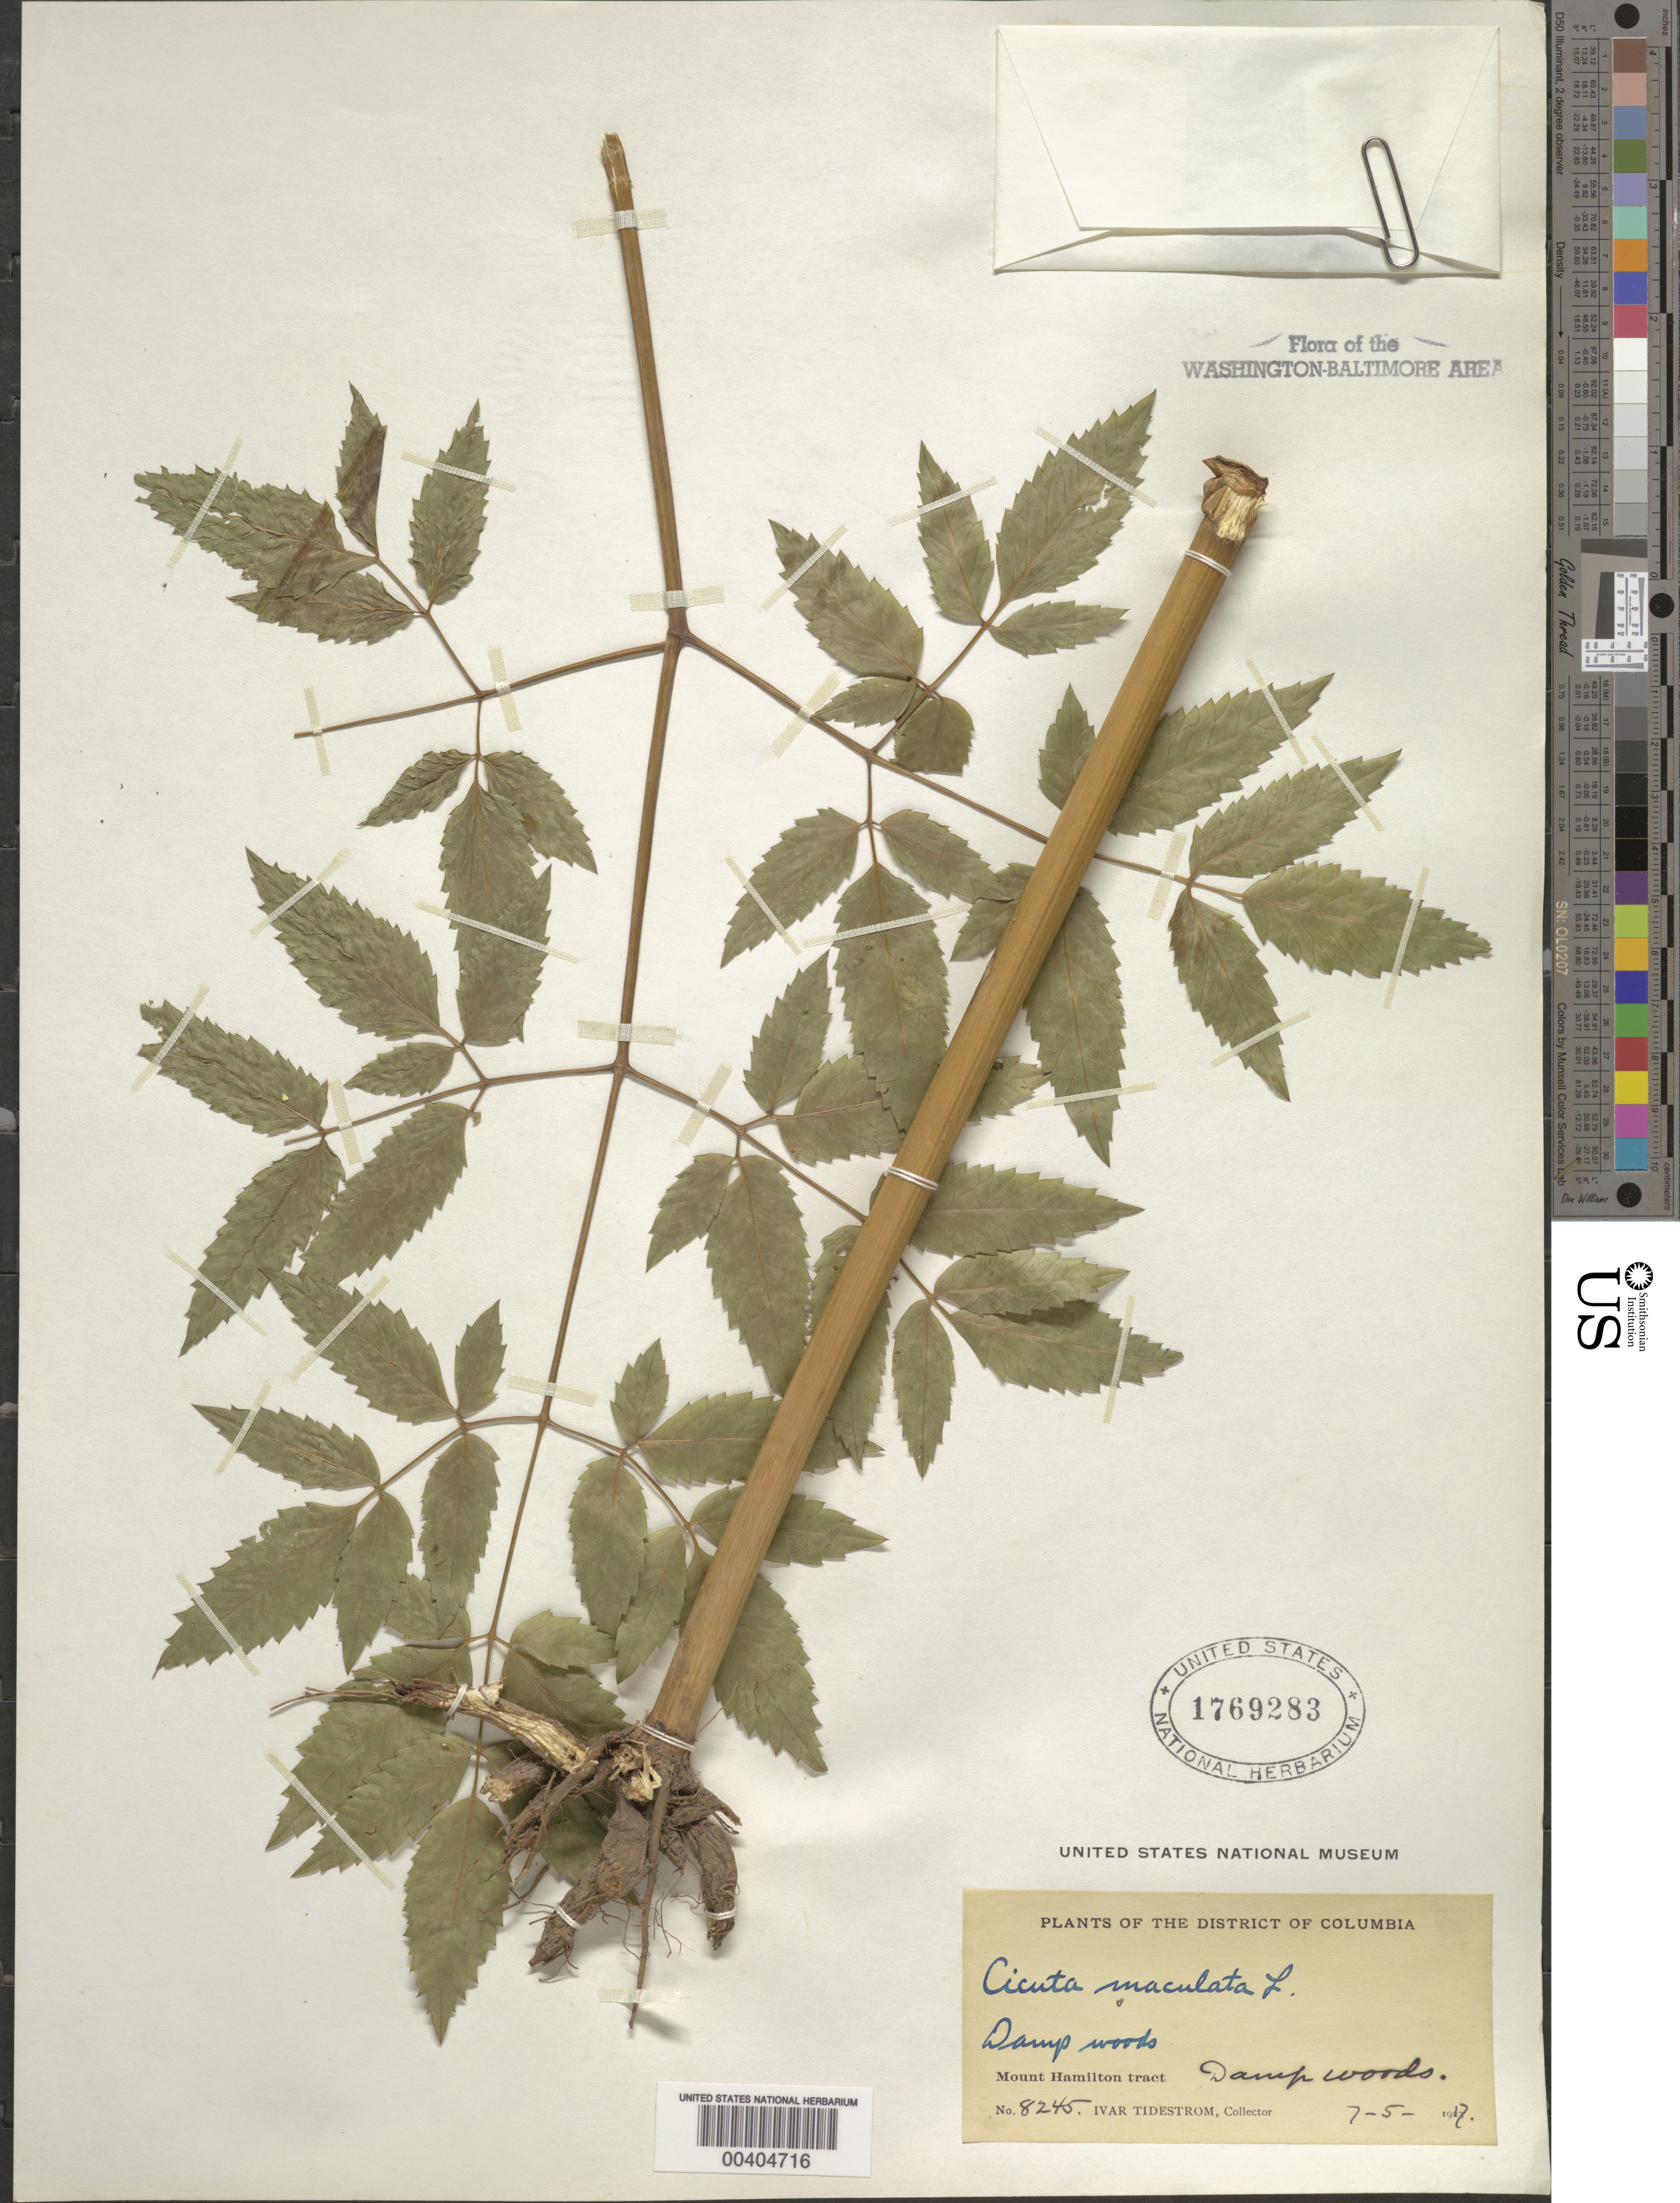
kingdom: Plantae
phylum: Tracheophyta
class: Magnoliopsida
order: Apiales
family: Apiaceae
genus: Cicuta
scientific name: Cicuta maculata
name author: L.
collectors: I. F. Tidestrom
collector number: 8245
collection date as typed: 07 May 1917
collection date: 1917-05-07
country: United States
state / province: District of Columbia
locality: Mount Hamilton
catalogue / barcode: US 1769283